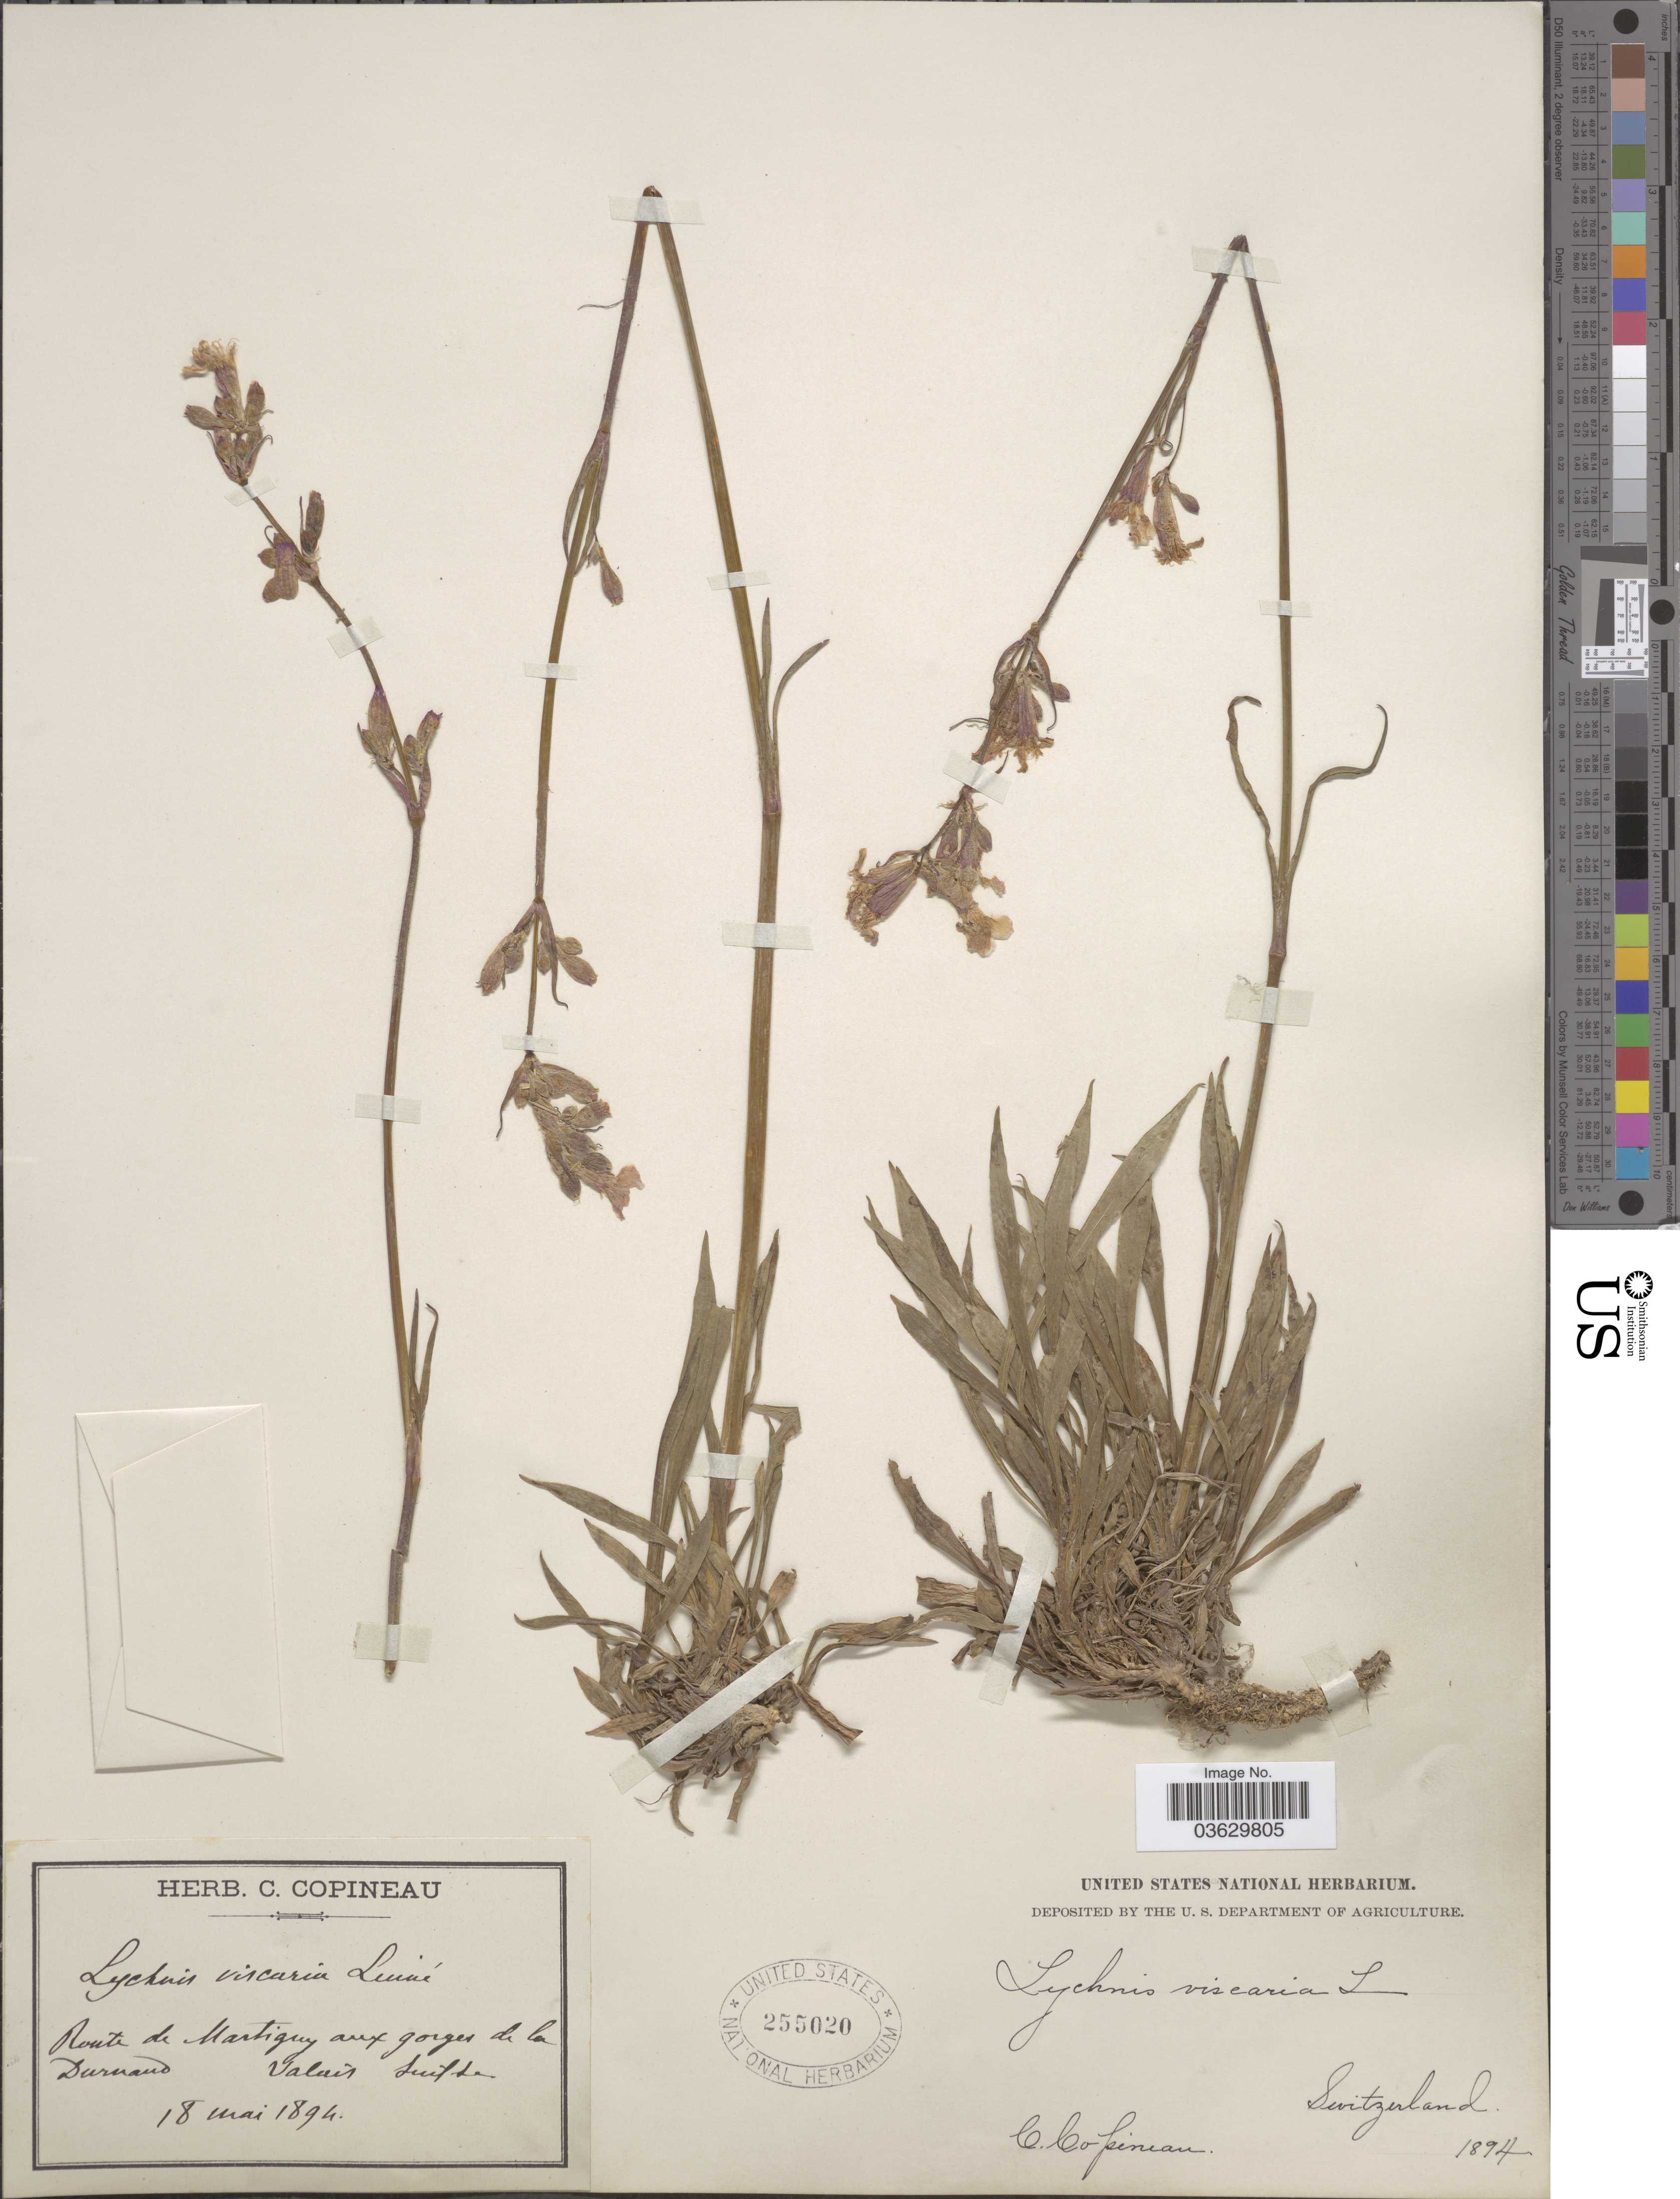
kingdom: Plantae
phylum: Tracheophyta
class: Magnoliopsida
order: Caryophyllales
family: Caryophyllaceae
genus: Lychnis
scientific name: Lychnis viscaria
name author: L.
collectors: C. Copineau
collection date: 1894-05-18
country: Switzerland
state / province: Valais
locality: Route de Martigny aux gorges de la Durnand.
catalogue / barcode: US 255020